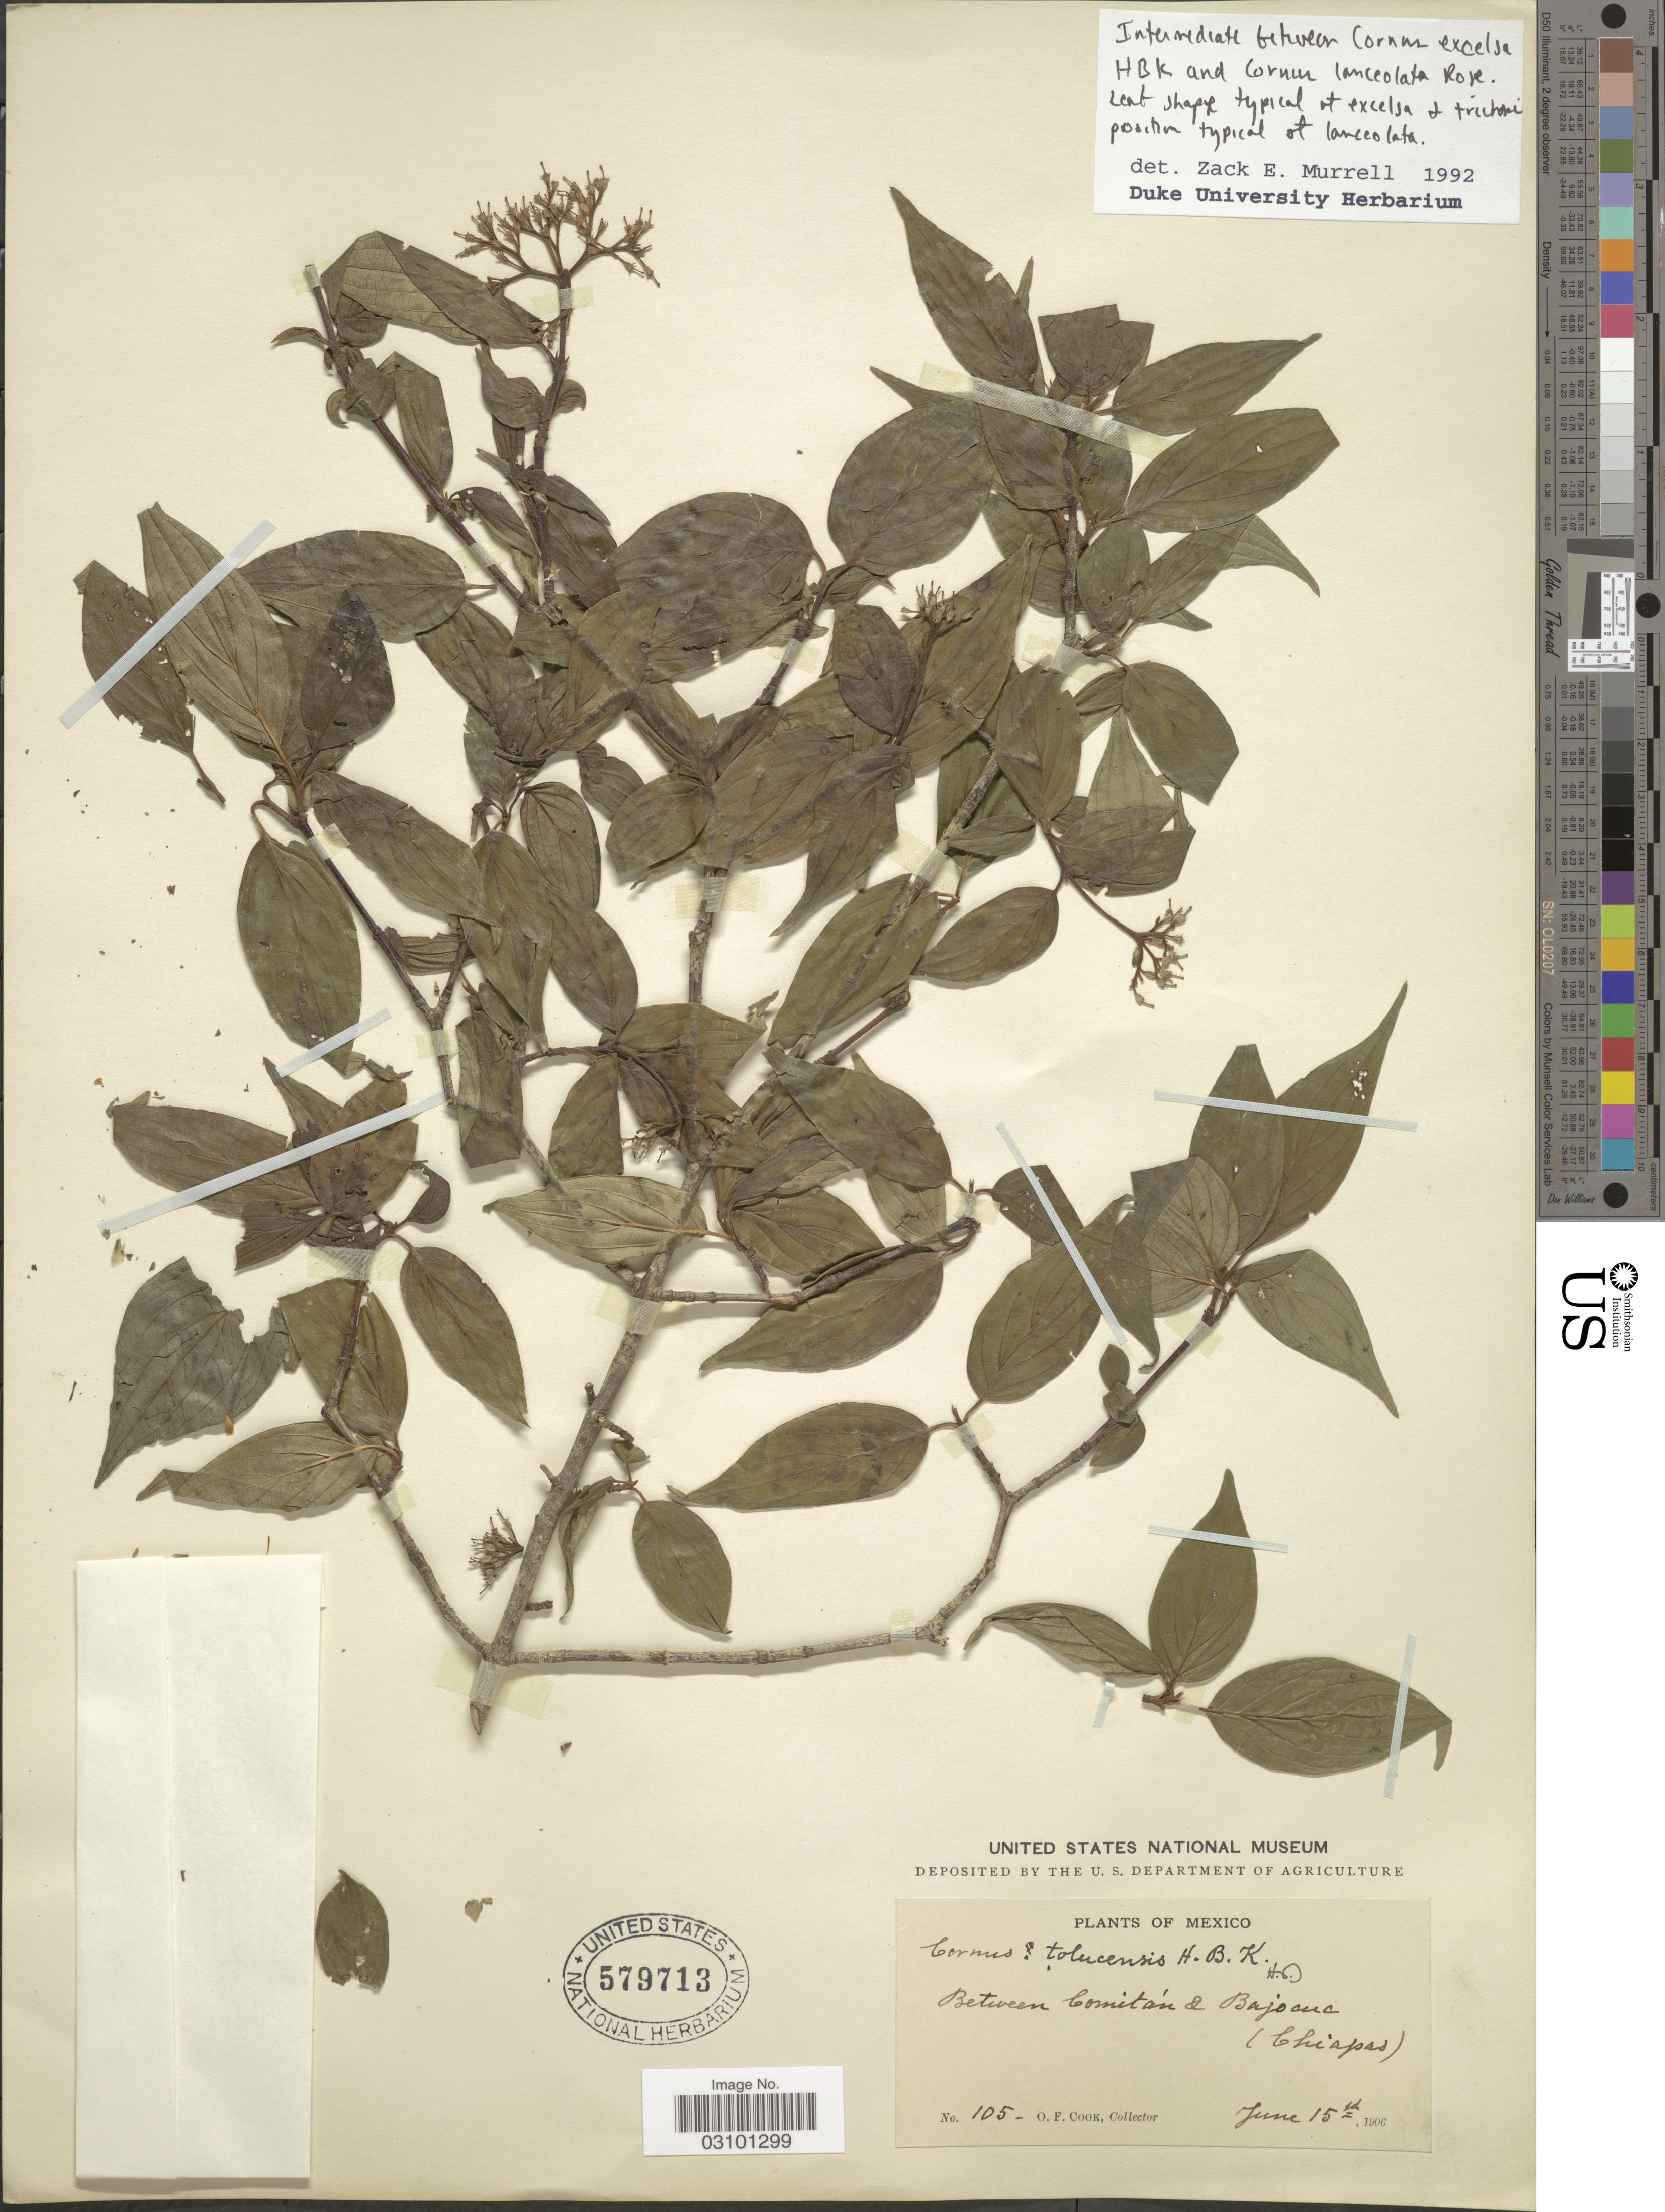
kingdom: Plantae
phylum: Tracheophyta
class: Magnoliopsida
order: Cornales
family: Cornaceae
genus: Cornus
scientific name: Cornus sp.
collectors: O. F. Cook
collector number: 105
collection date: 1906-06-15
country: Mexico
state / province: Chiapas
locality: Between Comitán & Bajocuc.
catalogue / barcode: US 579713